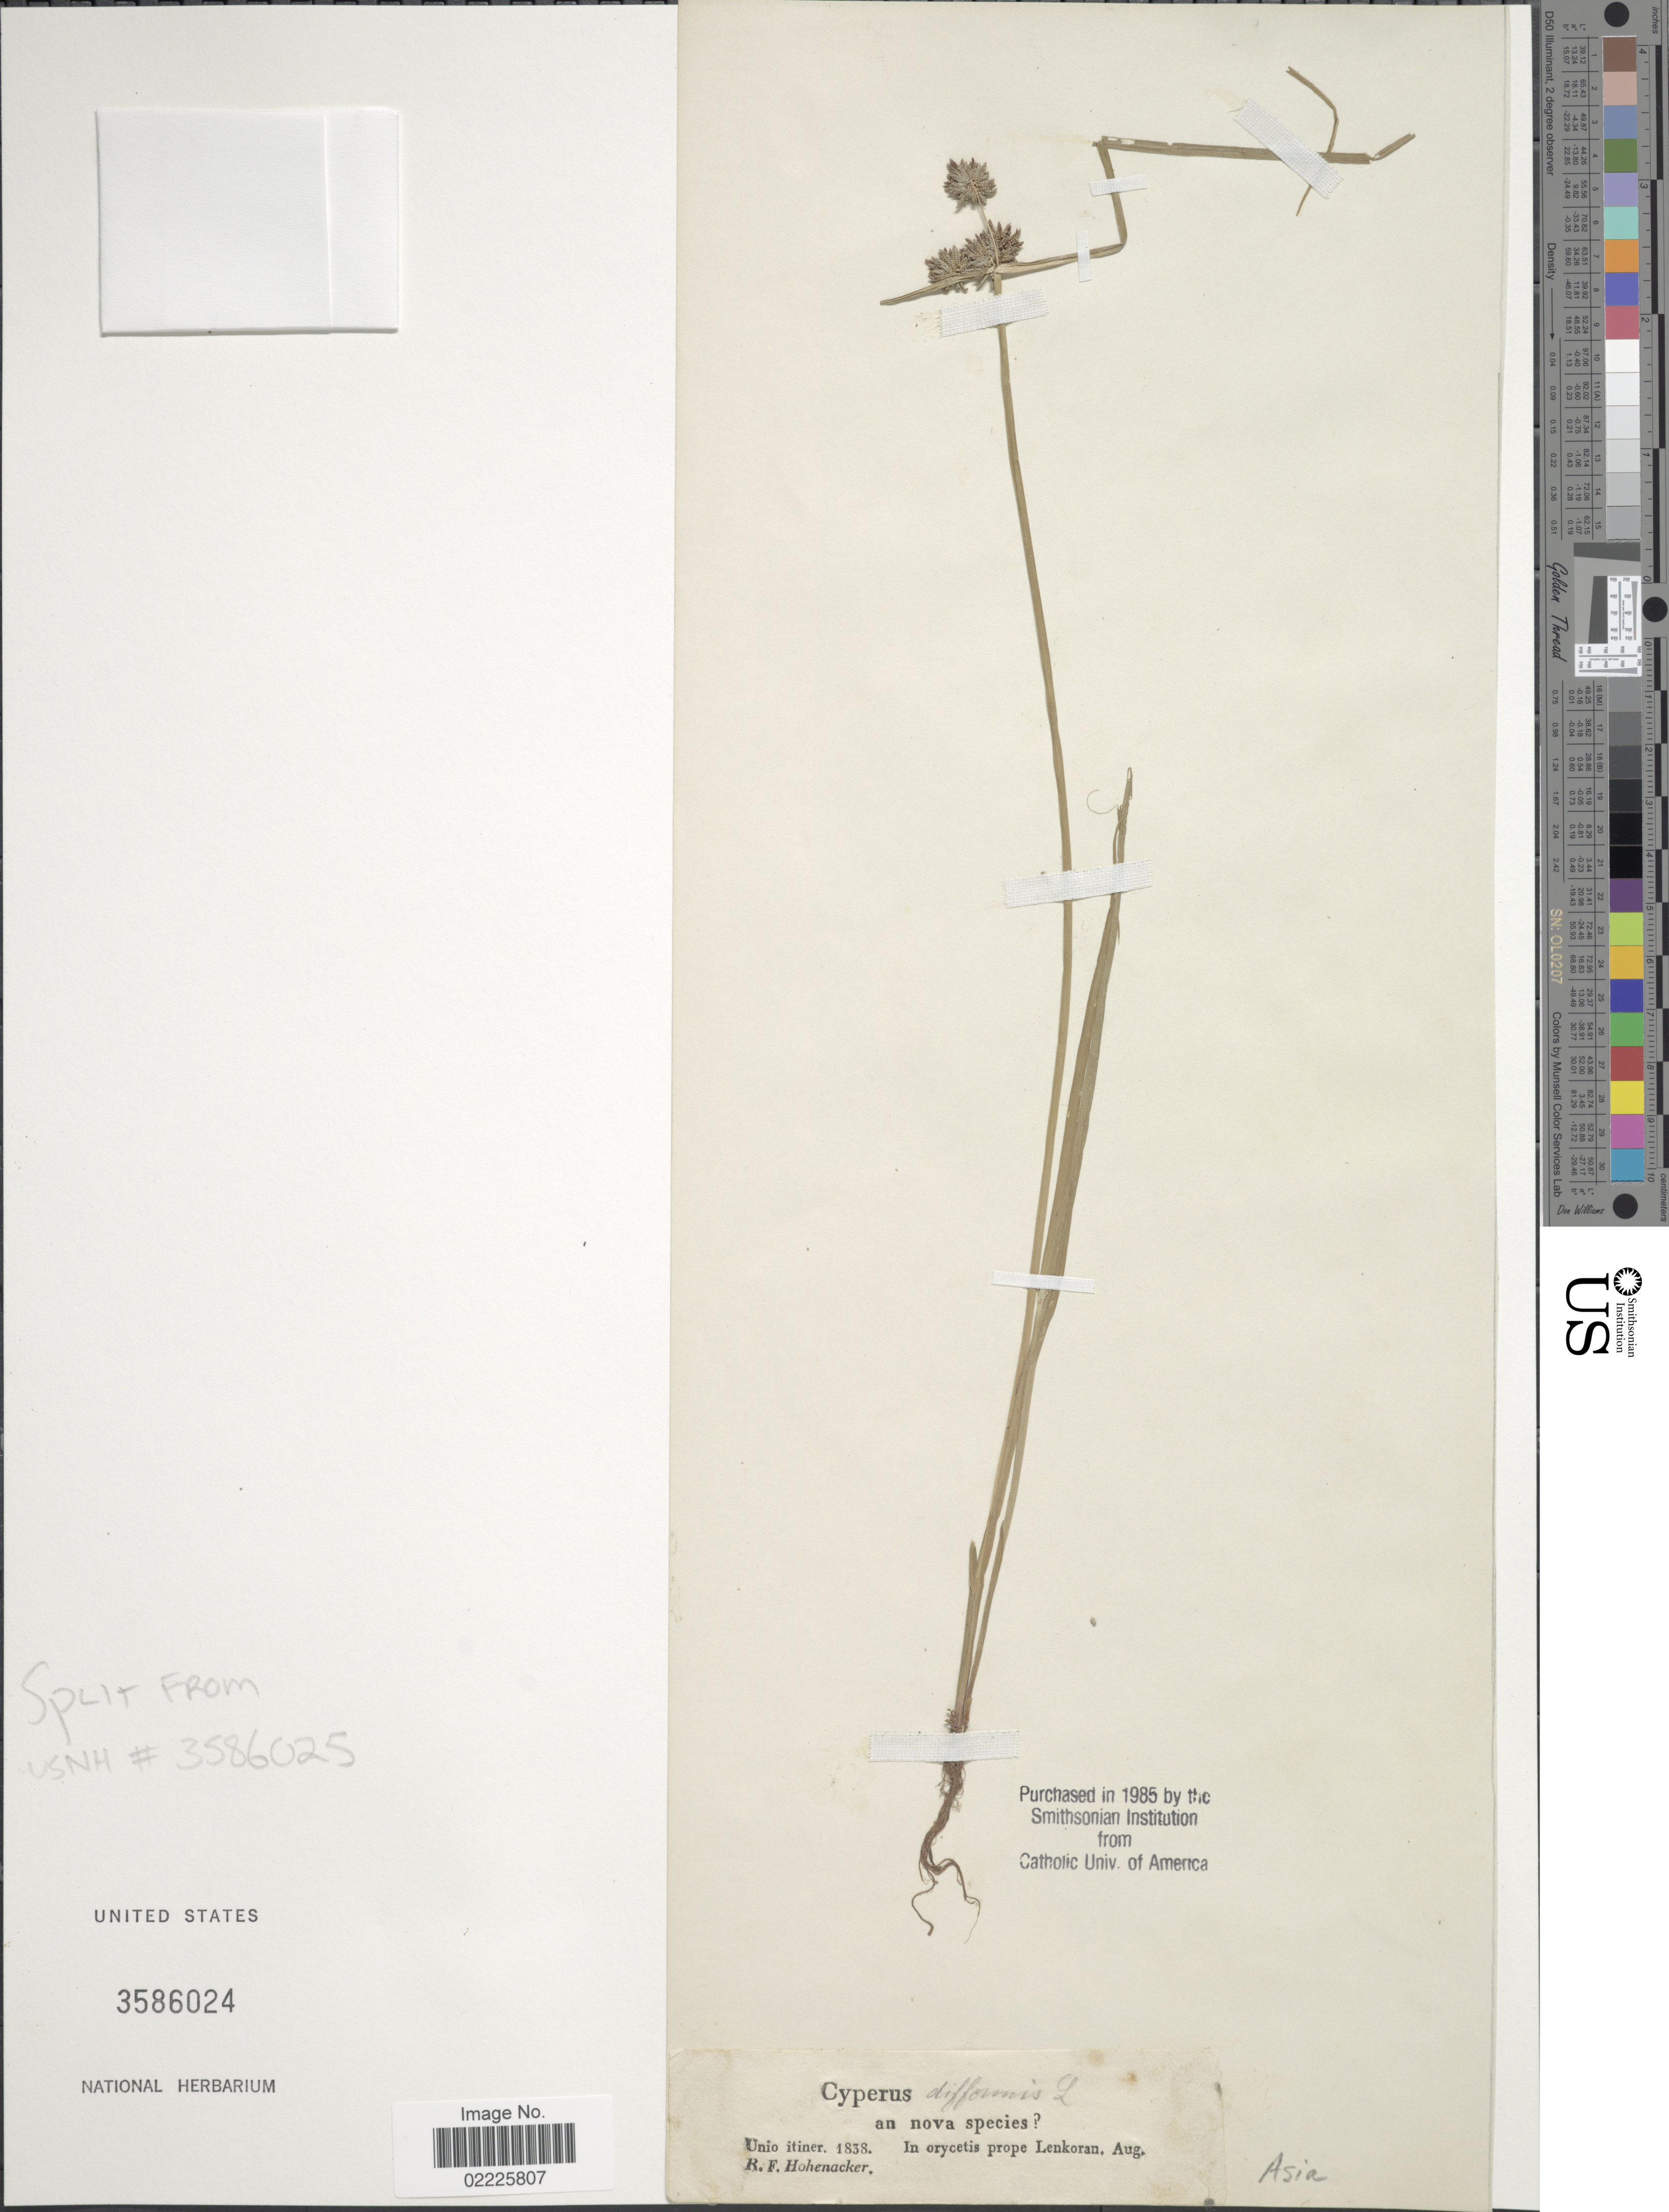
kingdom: Plantae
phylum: Tracheophyta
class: Liliopsida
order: Poales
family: Cyperaceae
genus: Cyperus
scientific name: Cyperus difformis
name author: L.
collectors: R. F. Hohenacker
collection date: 1838-08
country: Azerbaijan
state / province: Lankaran (City)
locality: Unio itiner. Prope Lenkoran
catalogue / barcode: US 3586024